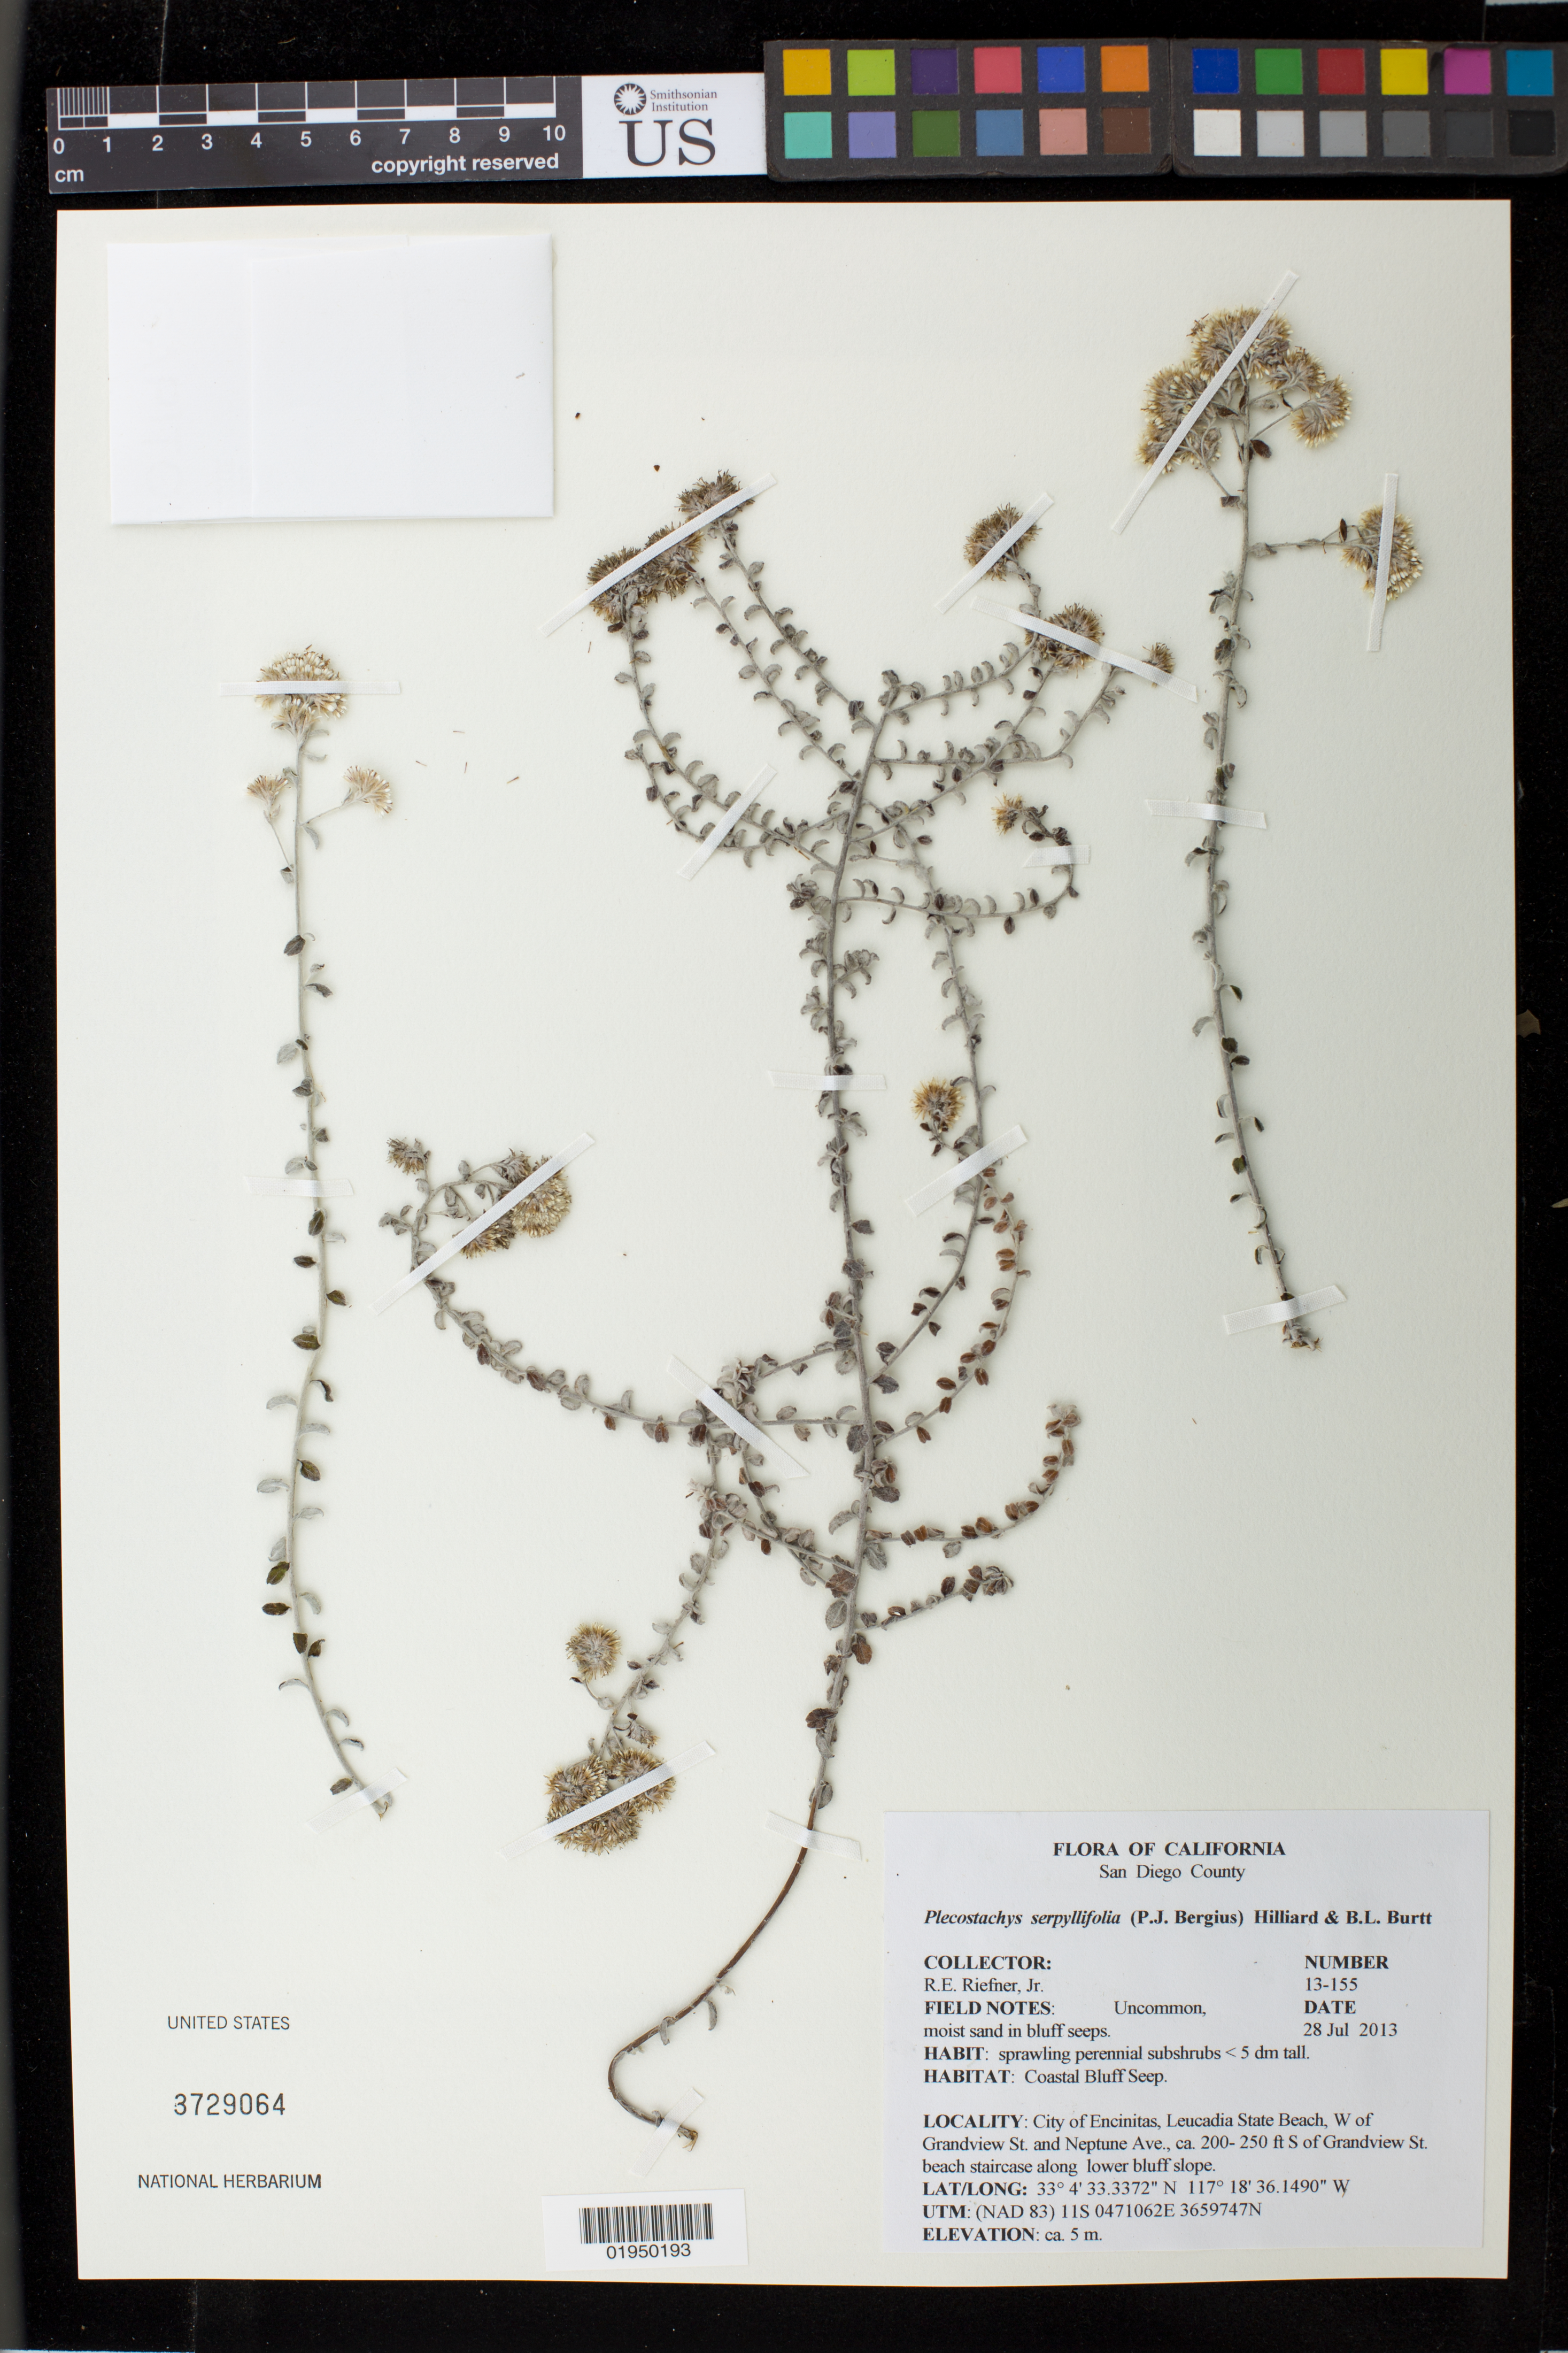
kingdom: Plantae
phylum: Tracheophyta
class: Magnoliopsida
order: Asterales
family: Asteraceae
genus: Plecostachys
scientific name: Plecostachys serpyllifolia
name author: (P.J. Bergius) Hilliard & B.L. Burtt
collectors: R. Riefner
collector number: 13-155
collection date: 2013-07-28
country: United States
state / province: California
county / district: San Diego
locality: City of Encinitas, Leucadia State Beach, W of Grandview St. and Neptune Ave., ca 200-250 ft. S of Granview St, beach staitcase along lower bluff slope.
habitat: Coastal Bluff Seep.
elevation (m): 5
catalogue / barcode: US 3729064